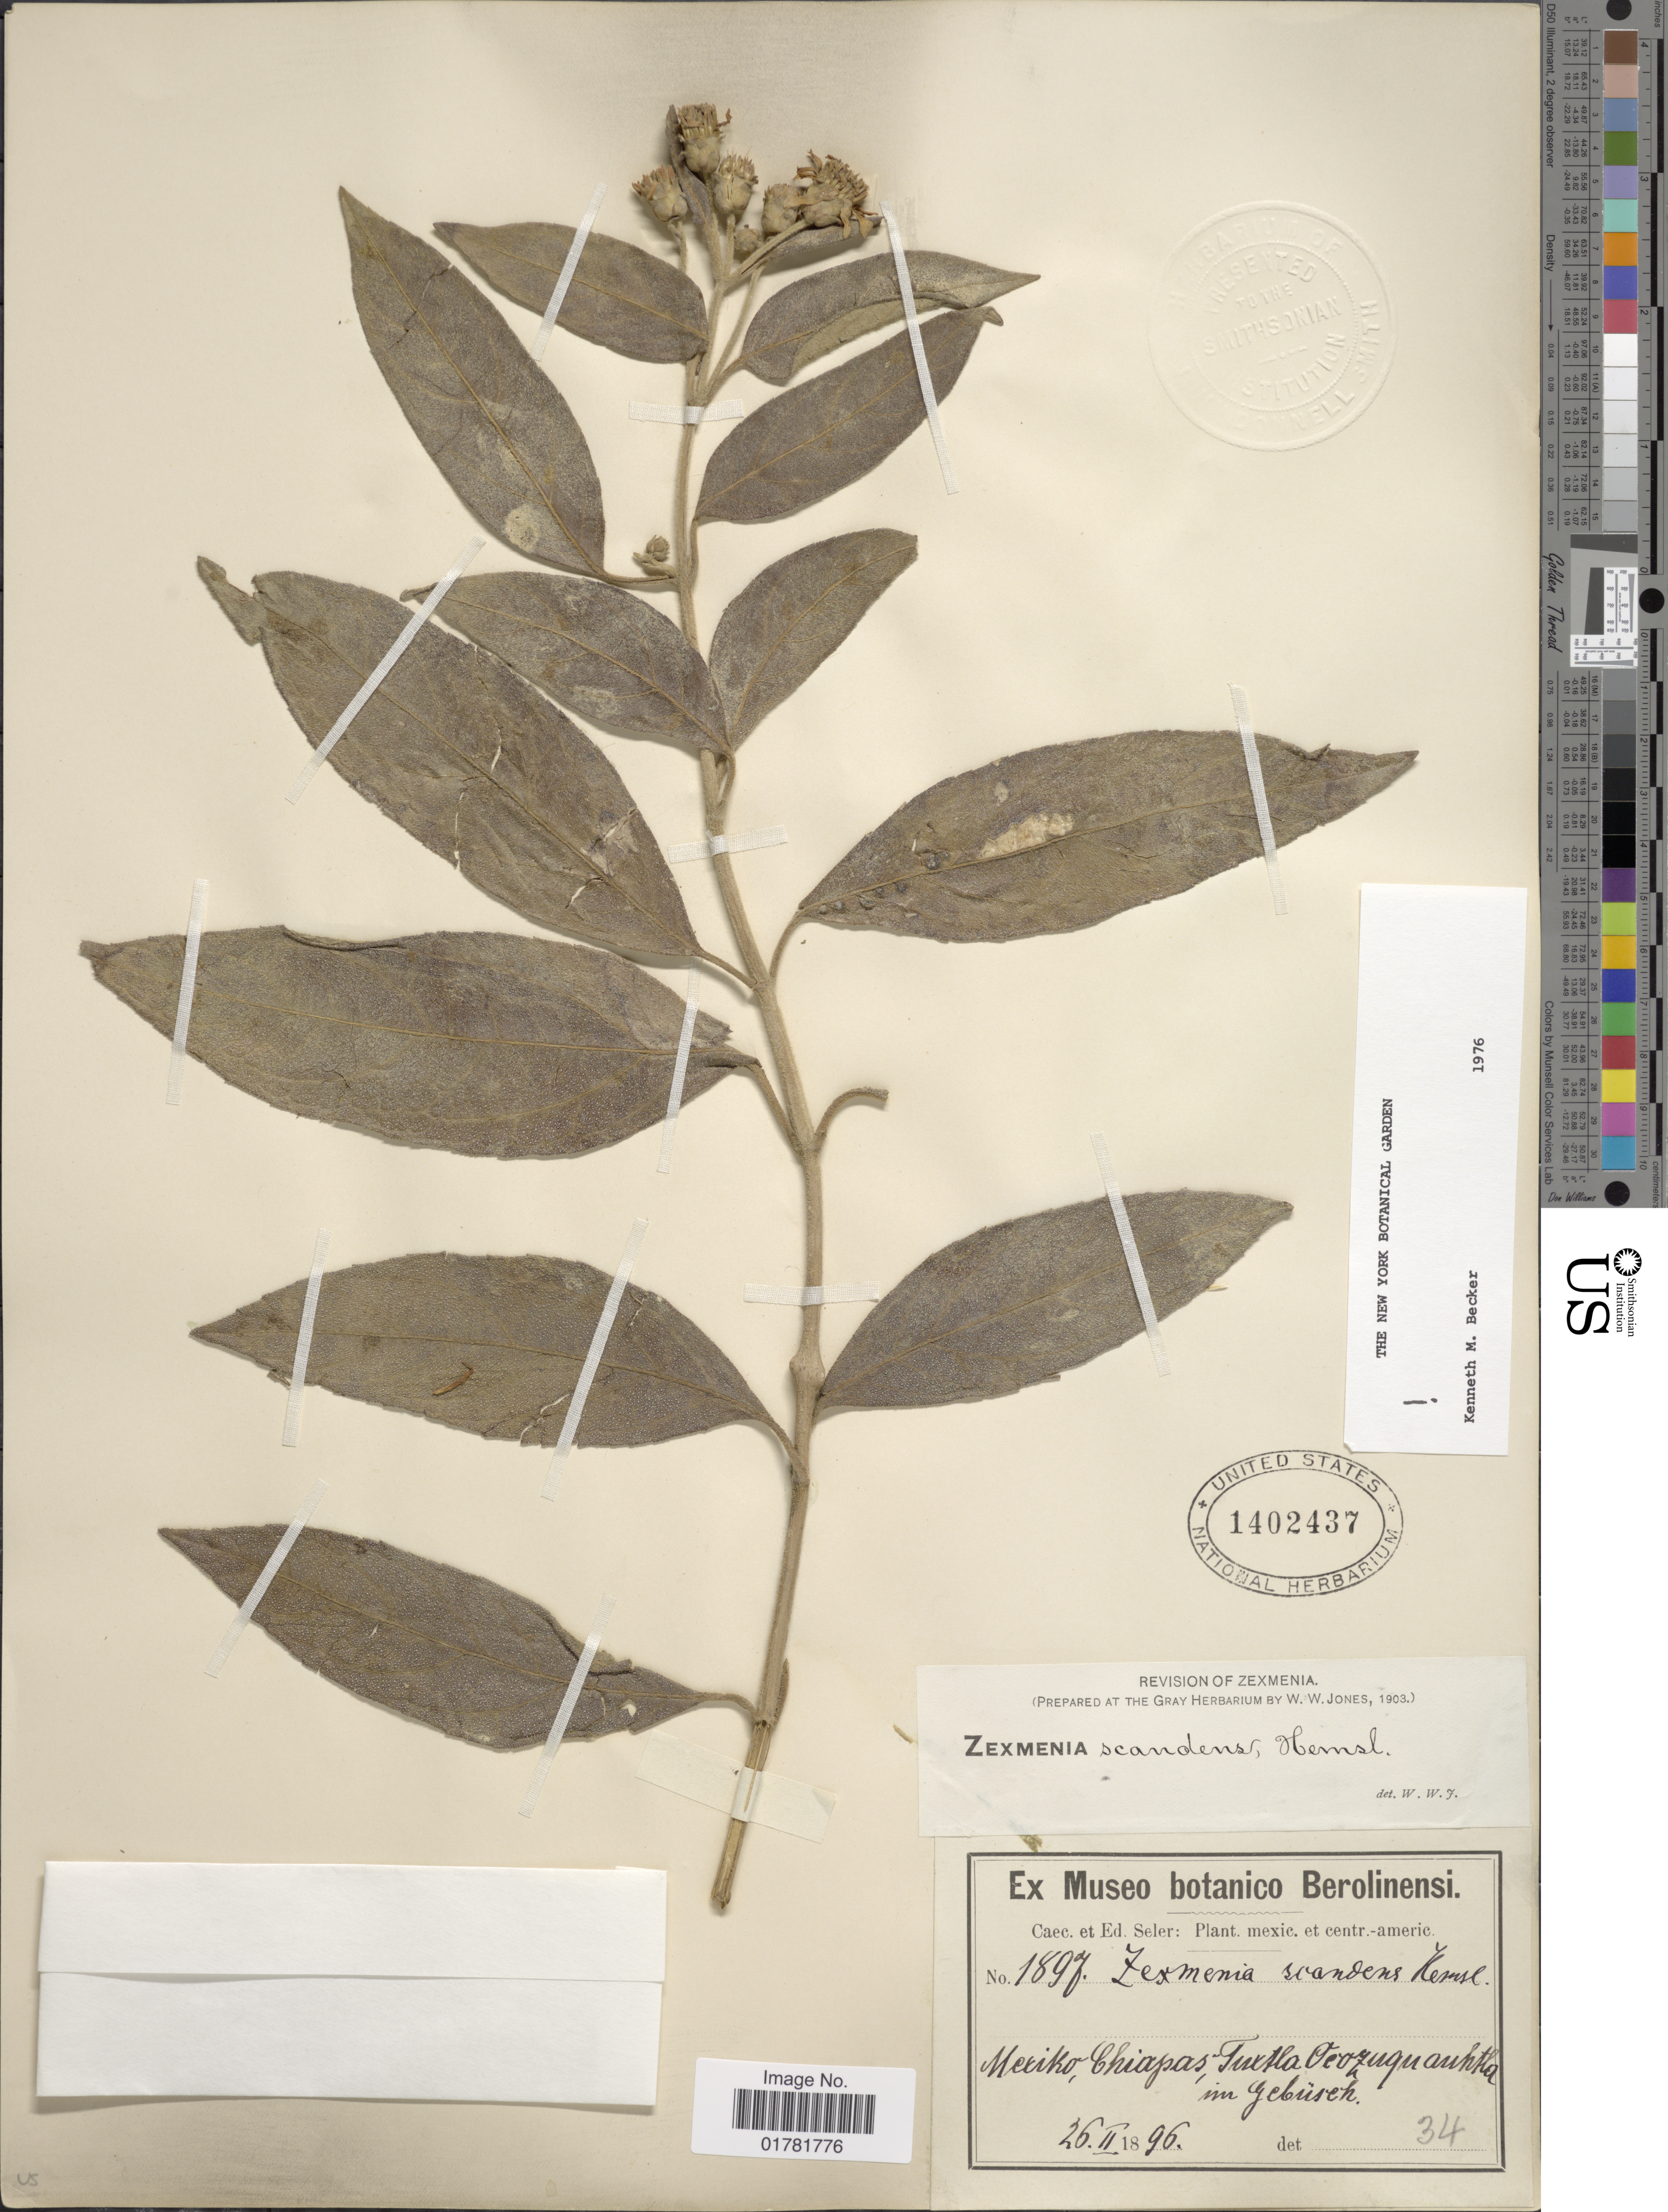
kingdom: Plantae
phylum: Tracheophyta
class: Magnoliopsida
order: Asterales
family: Asteraceae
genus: Lundellianthus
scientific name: Lundellianthus scandens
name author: Hemsl.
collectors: ex Caec. et Ed Seler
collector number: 1897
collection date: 1896-02-26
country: Mexico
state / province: Chiapas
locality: Meciko, Tuxtla, Ocozuquanthla im Gebüsch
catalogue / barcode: US 1402437